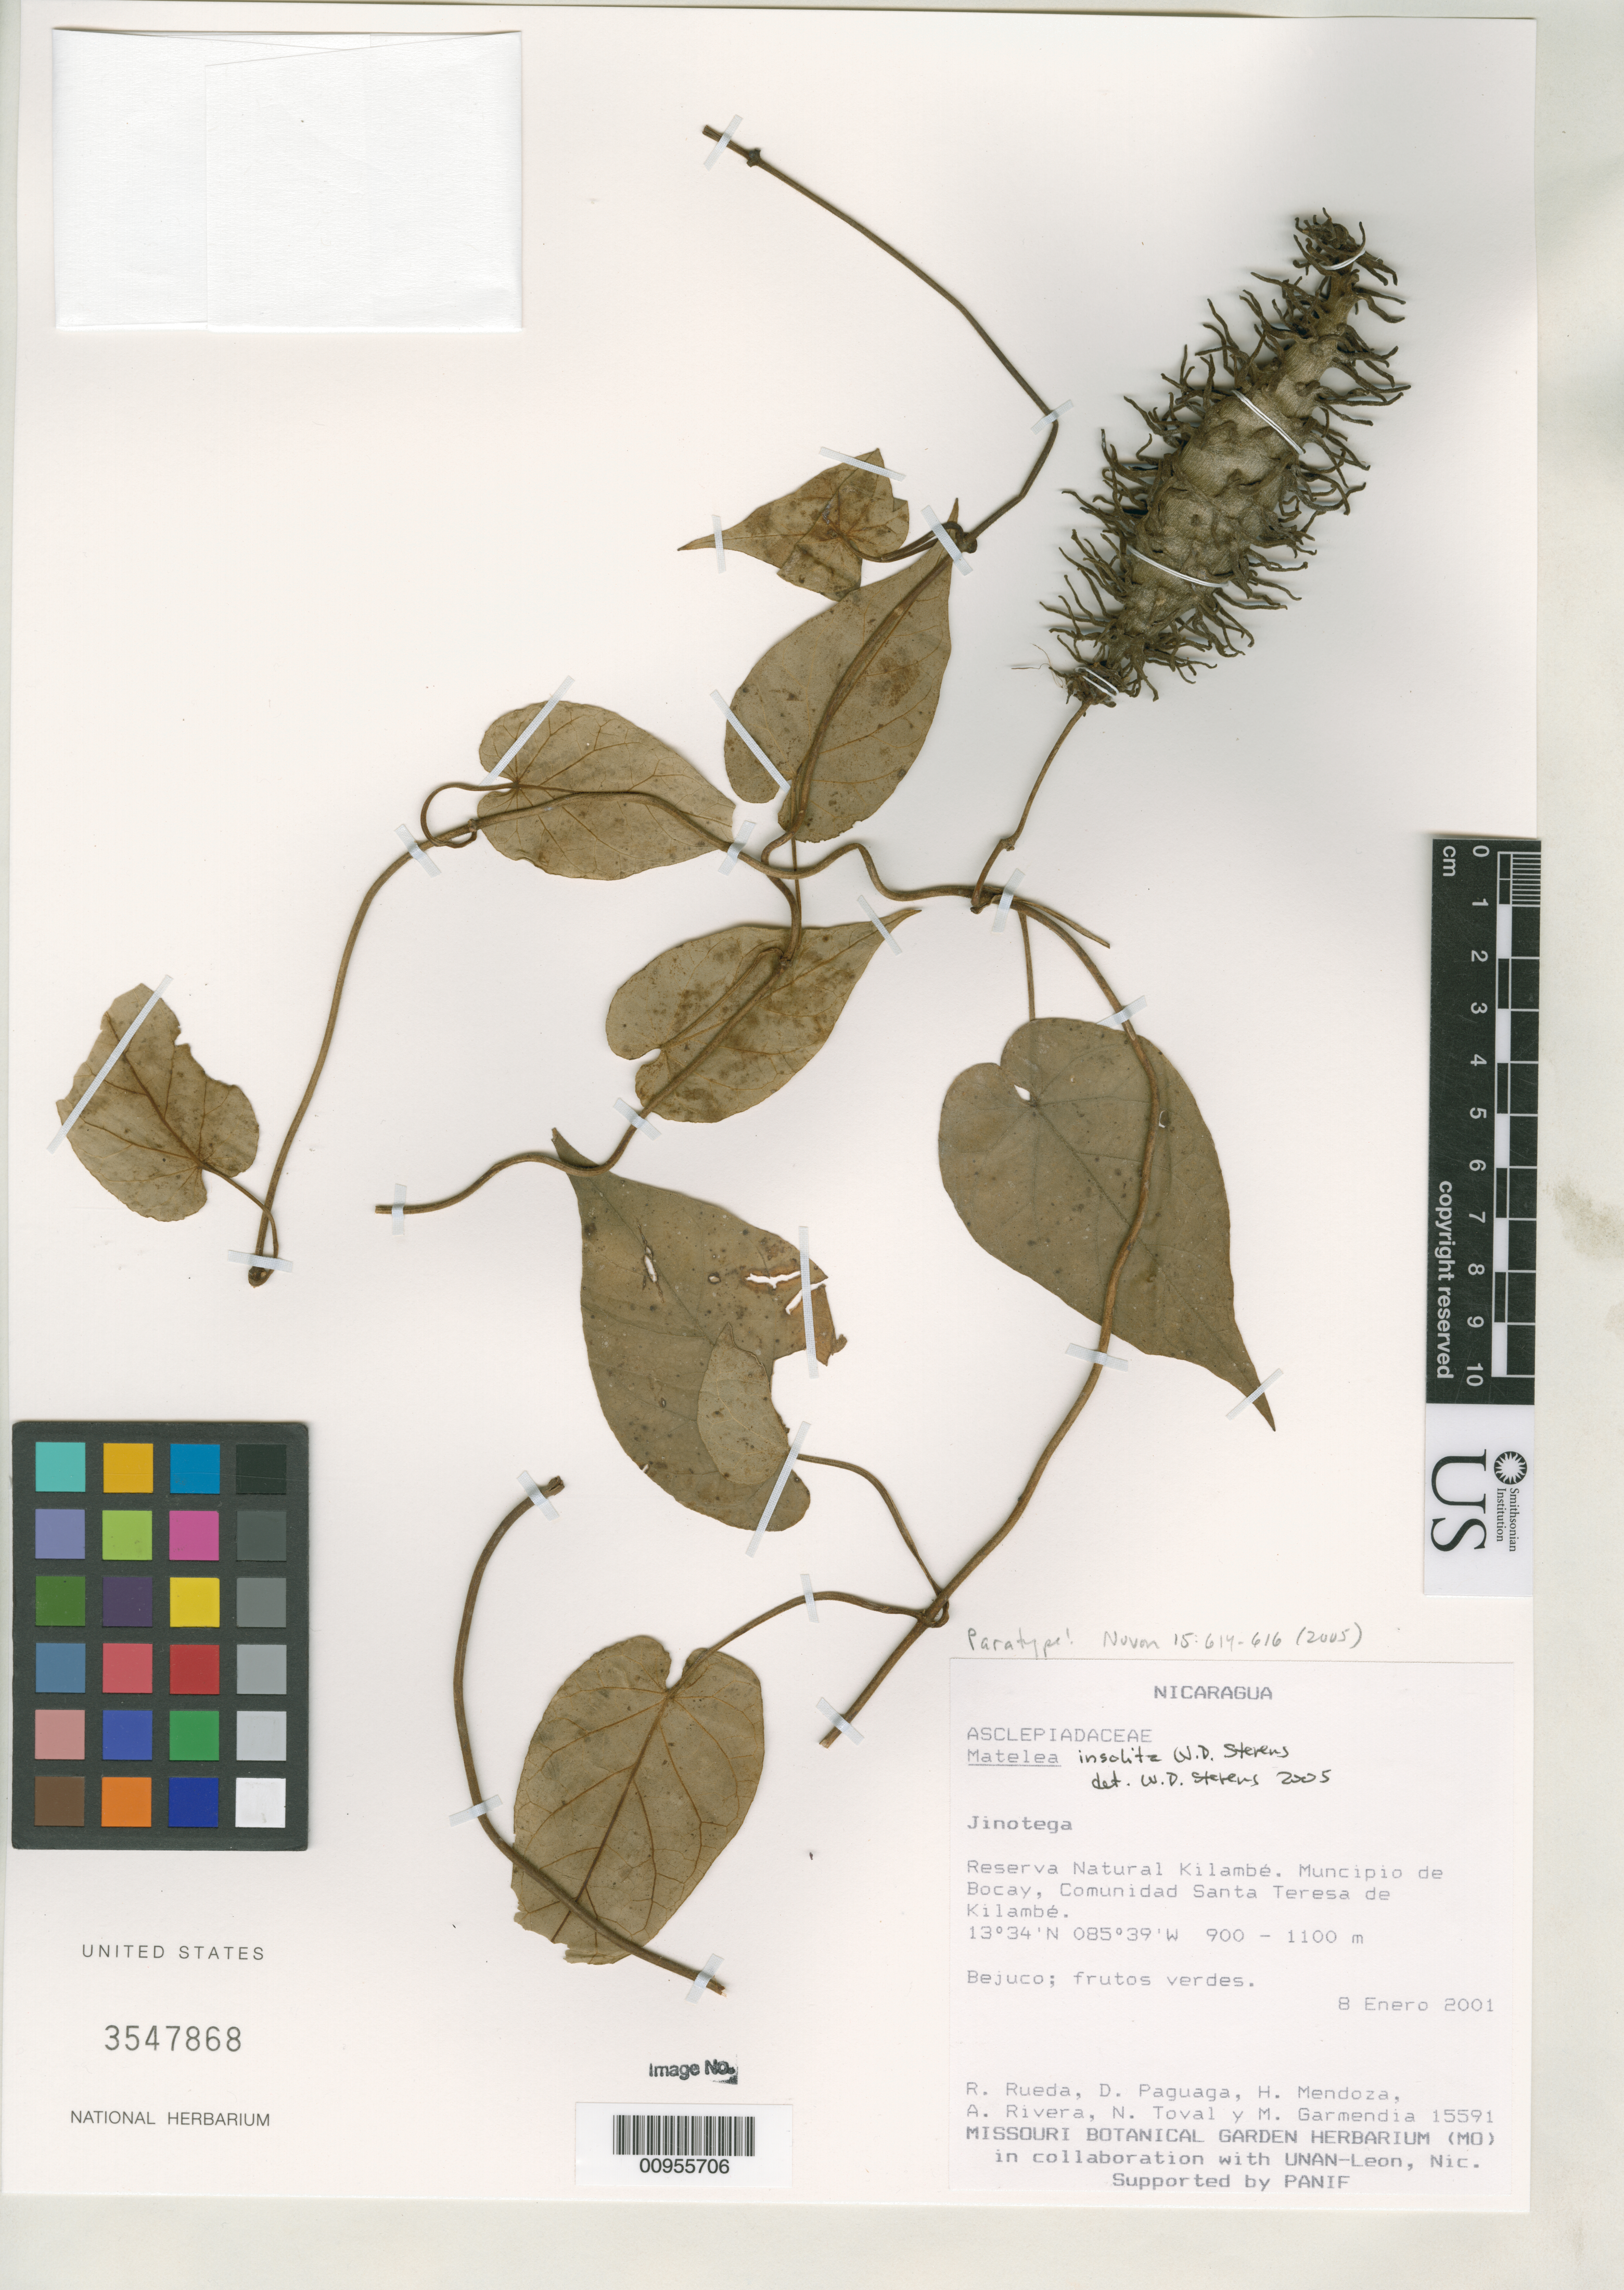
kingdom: Plantae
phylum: Tracheophyta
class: Magnoliopsida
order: Gentianales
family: Apocynaceae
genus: Matelea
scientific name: Matelea insolita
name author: W.D. Stevens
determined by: Stevens, W. Douglas, Missouri Botanical Garden (MO)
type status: Paratype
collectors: R. Rueda & et al.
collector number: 15591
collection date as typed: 08 Jan 2001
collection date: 2001-01-08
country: Nicaragua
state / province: Jinotega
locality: Reserva Natural Kilambé. Municipio de Bocay, comunidad Santa Teresa de Kilambé.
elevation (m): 900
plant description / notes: Type collection is Rueda et al. 11427.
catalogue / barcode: US 3547868